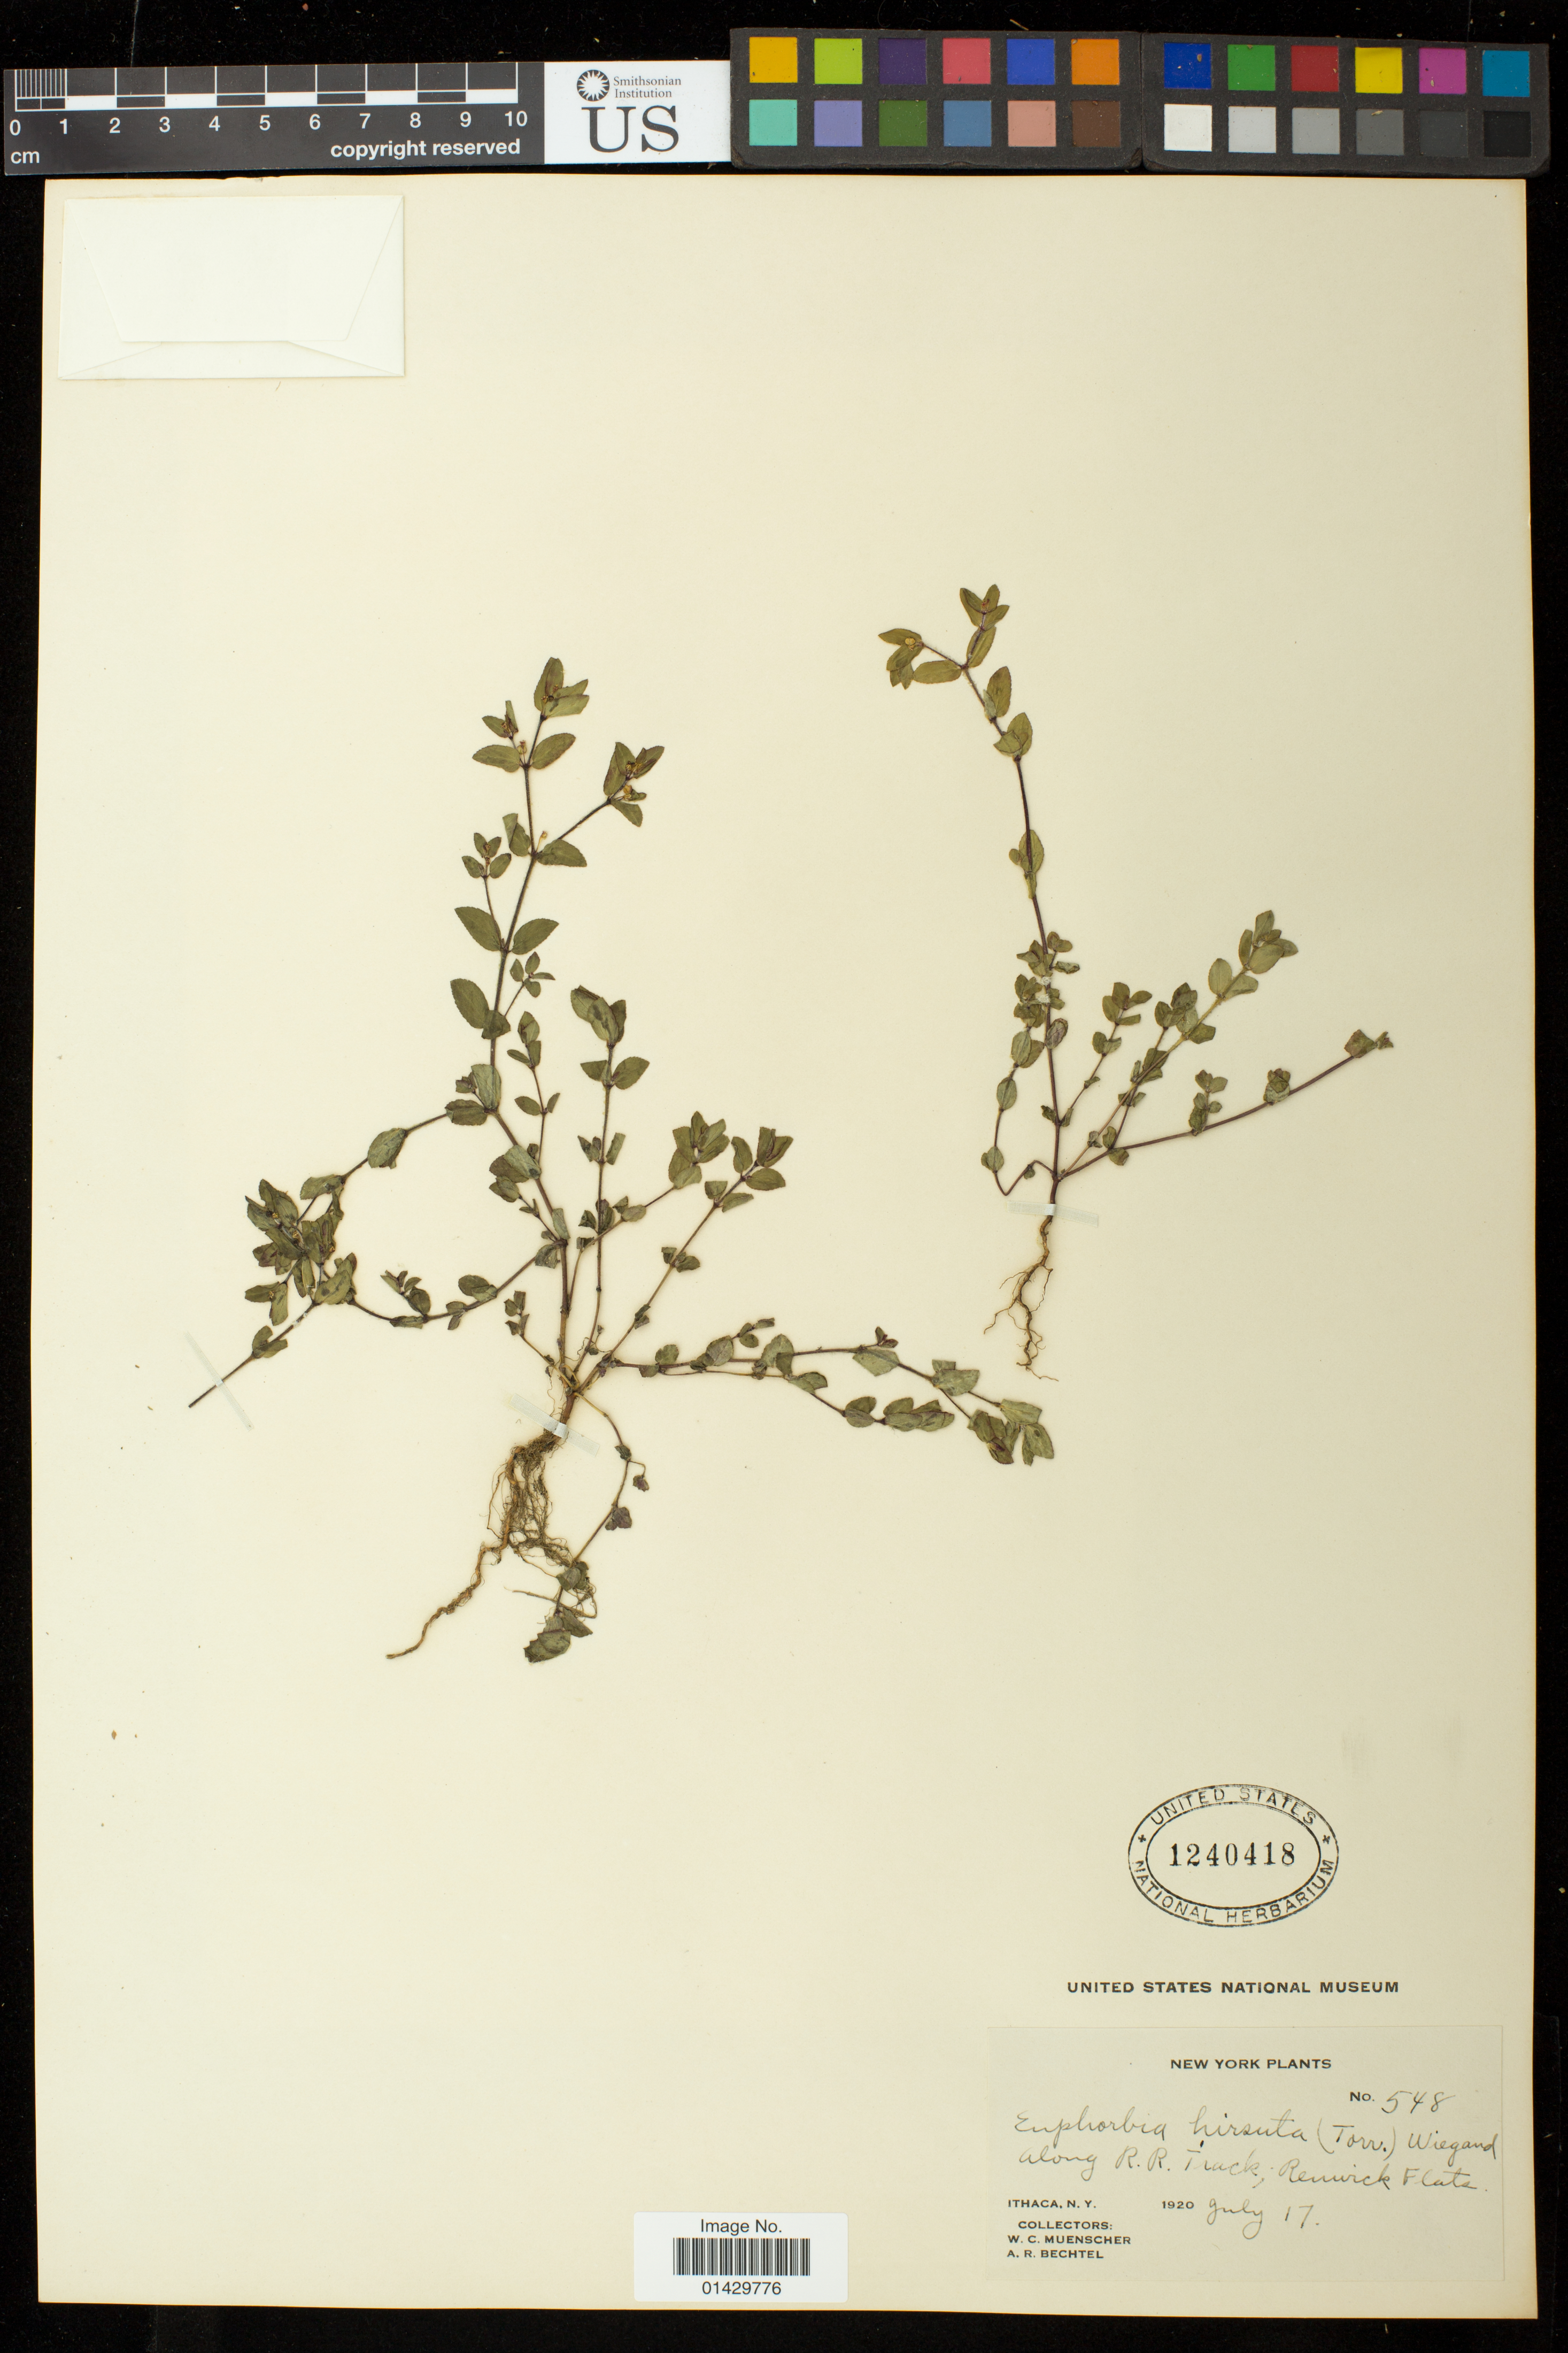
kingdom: Plantae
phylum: Tracheophyta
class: Magnoliopsida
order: Malpighiales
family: Euphorbiaceae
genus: Euphorbia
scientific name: Euphorbia vermiculata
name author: Raf.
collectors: W. Muenscher & A. Bechtel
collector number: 548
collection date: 1920-07-17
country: United States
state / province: New York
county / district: Tompkins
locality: Along R.R. Track, Renwick Flats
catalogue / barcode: US 1240418